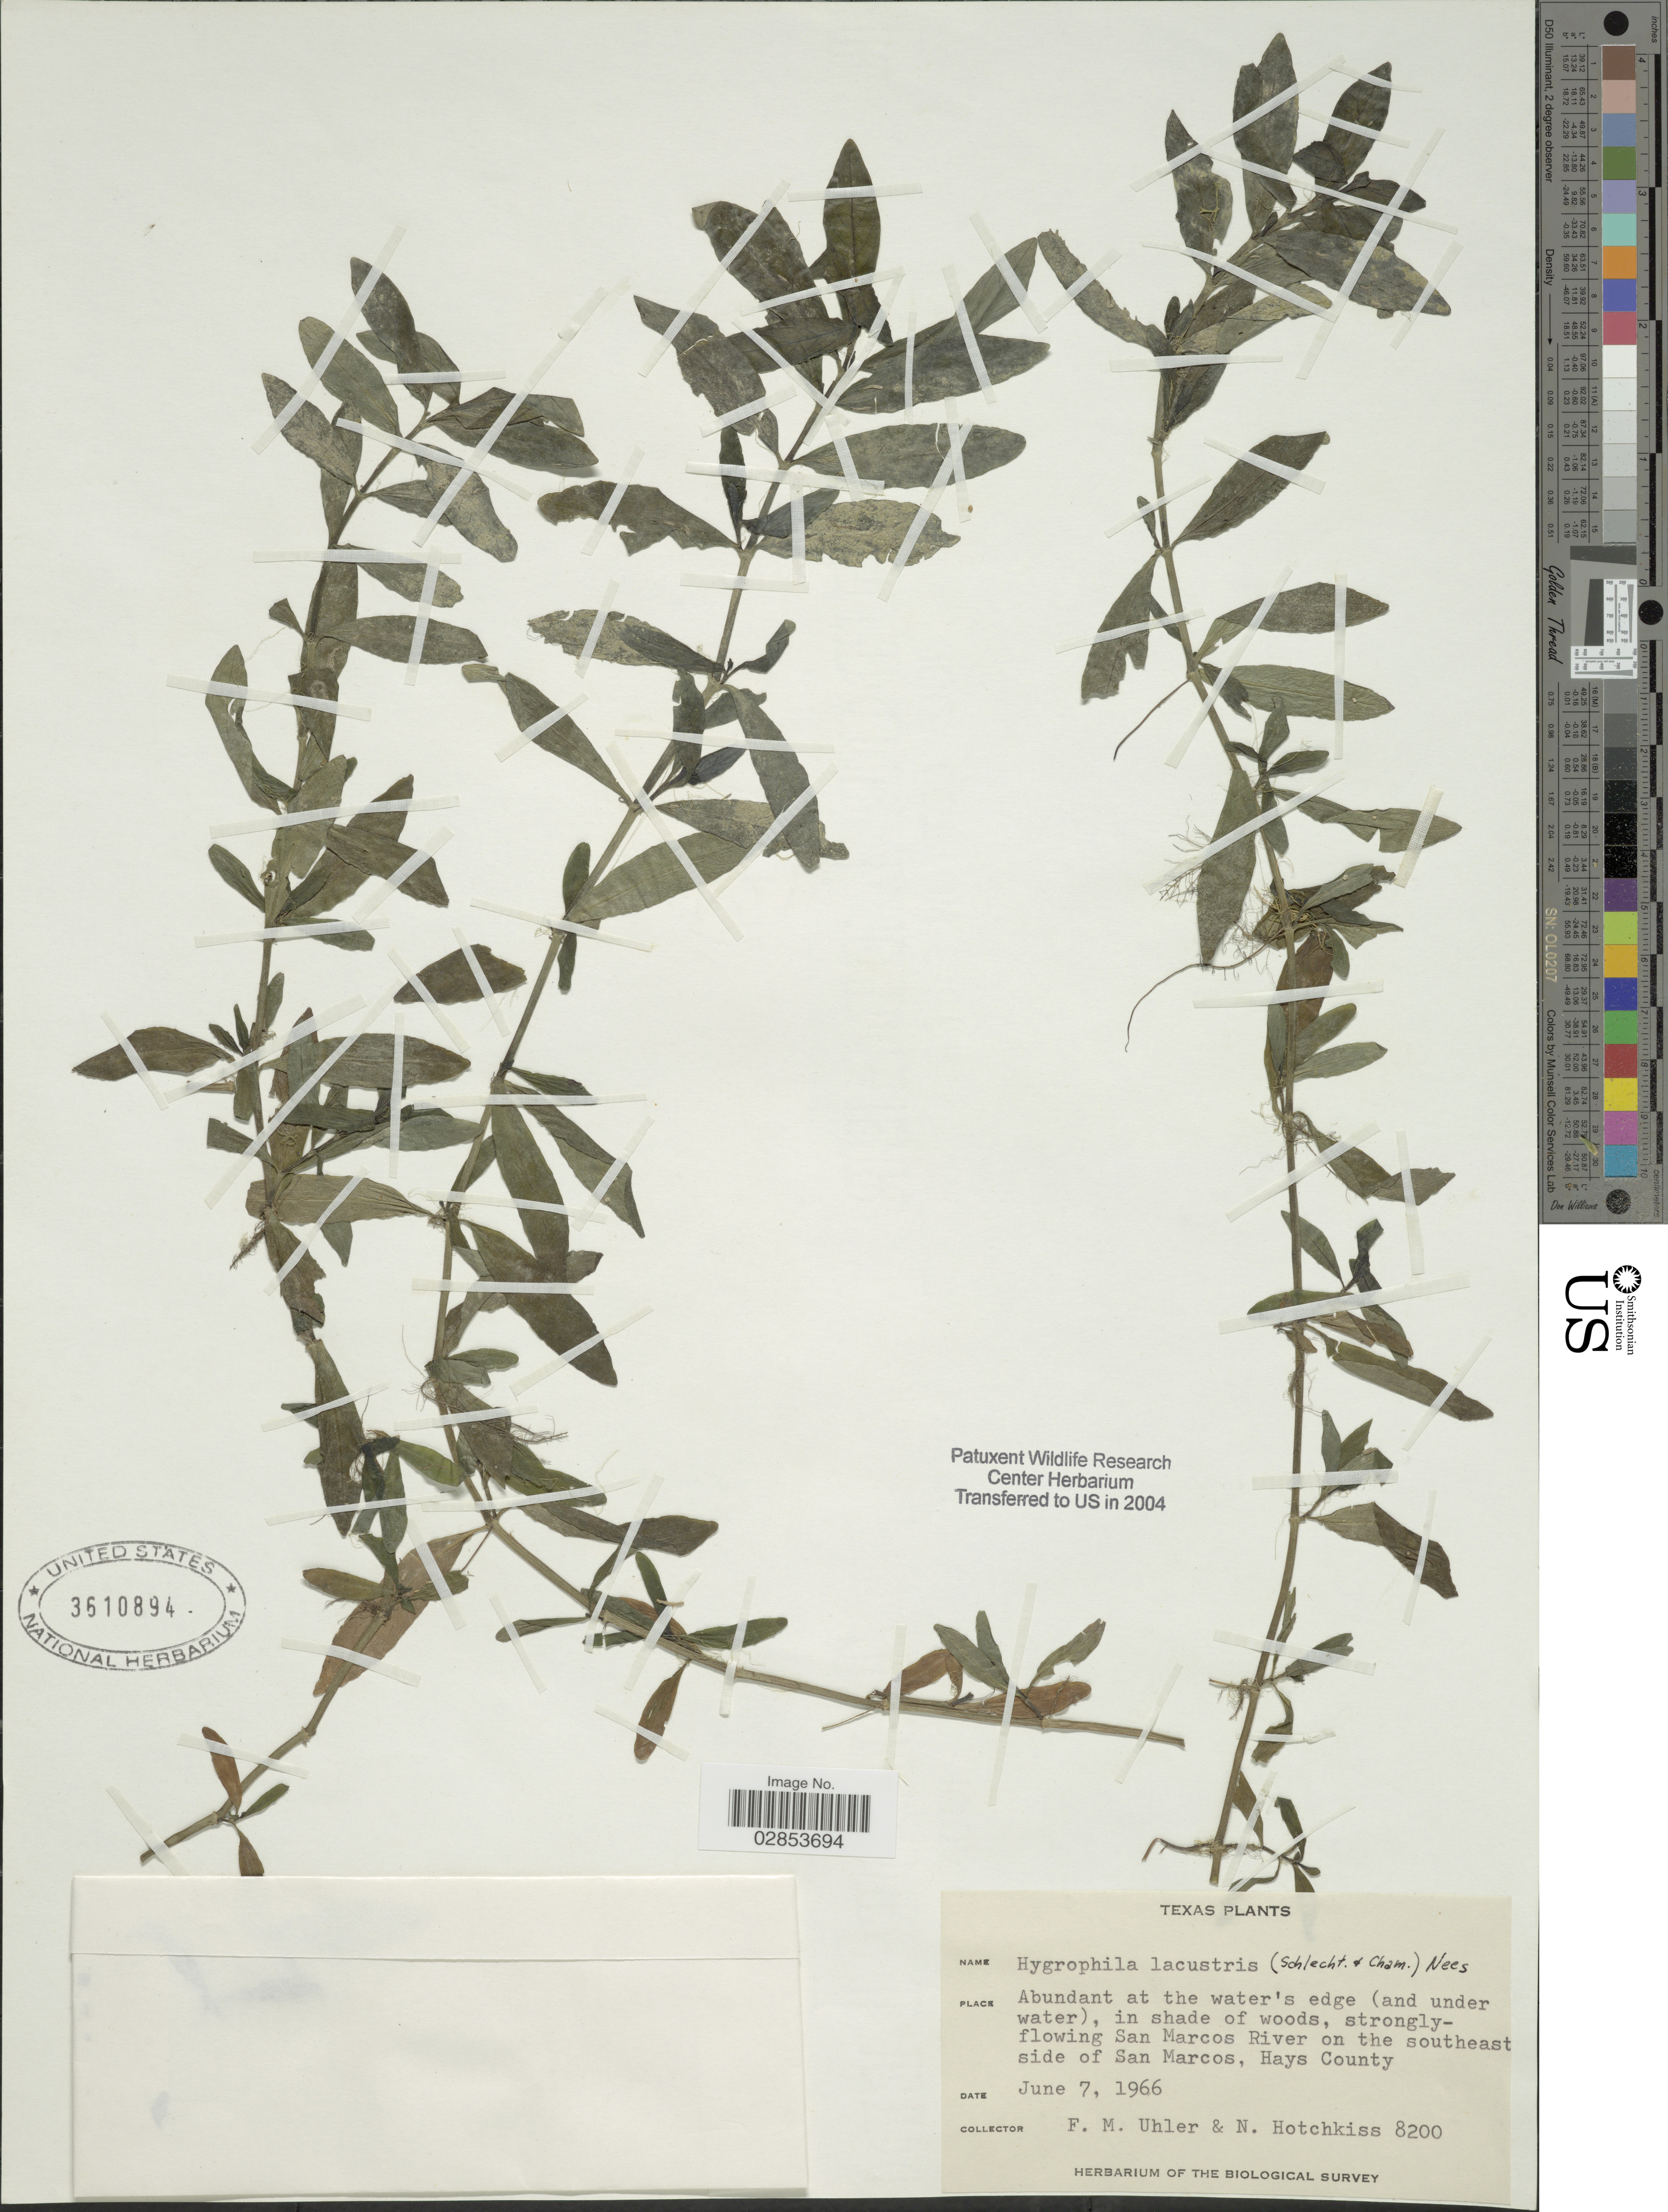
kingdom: Plantae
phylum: Tracheophyta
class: Magnoliopsida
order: Lamiales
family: Acanthaceae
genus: Hygrophila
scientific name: Hygrophila polysperma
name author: T. Anderson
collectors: F. M. Uhler & N. Hotchkiss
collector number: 8200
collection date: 1966-06-07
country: United States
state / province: Texas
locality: San Marcos River on the southeast side of San Marcos, Hays County.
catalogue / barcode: US 3610894